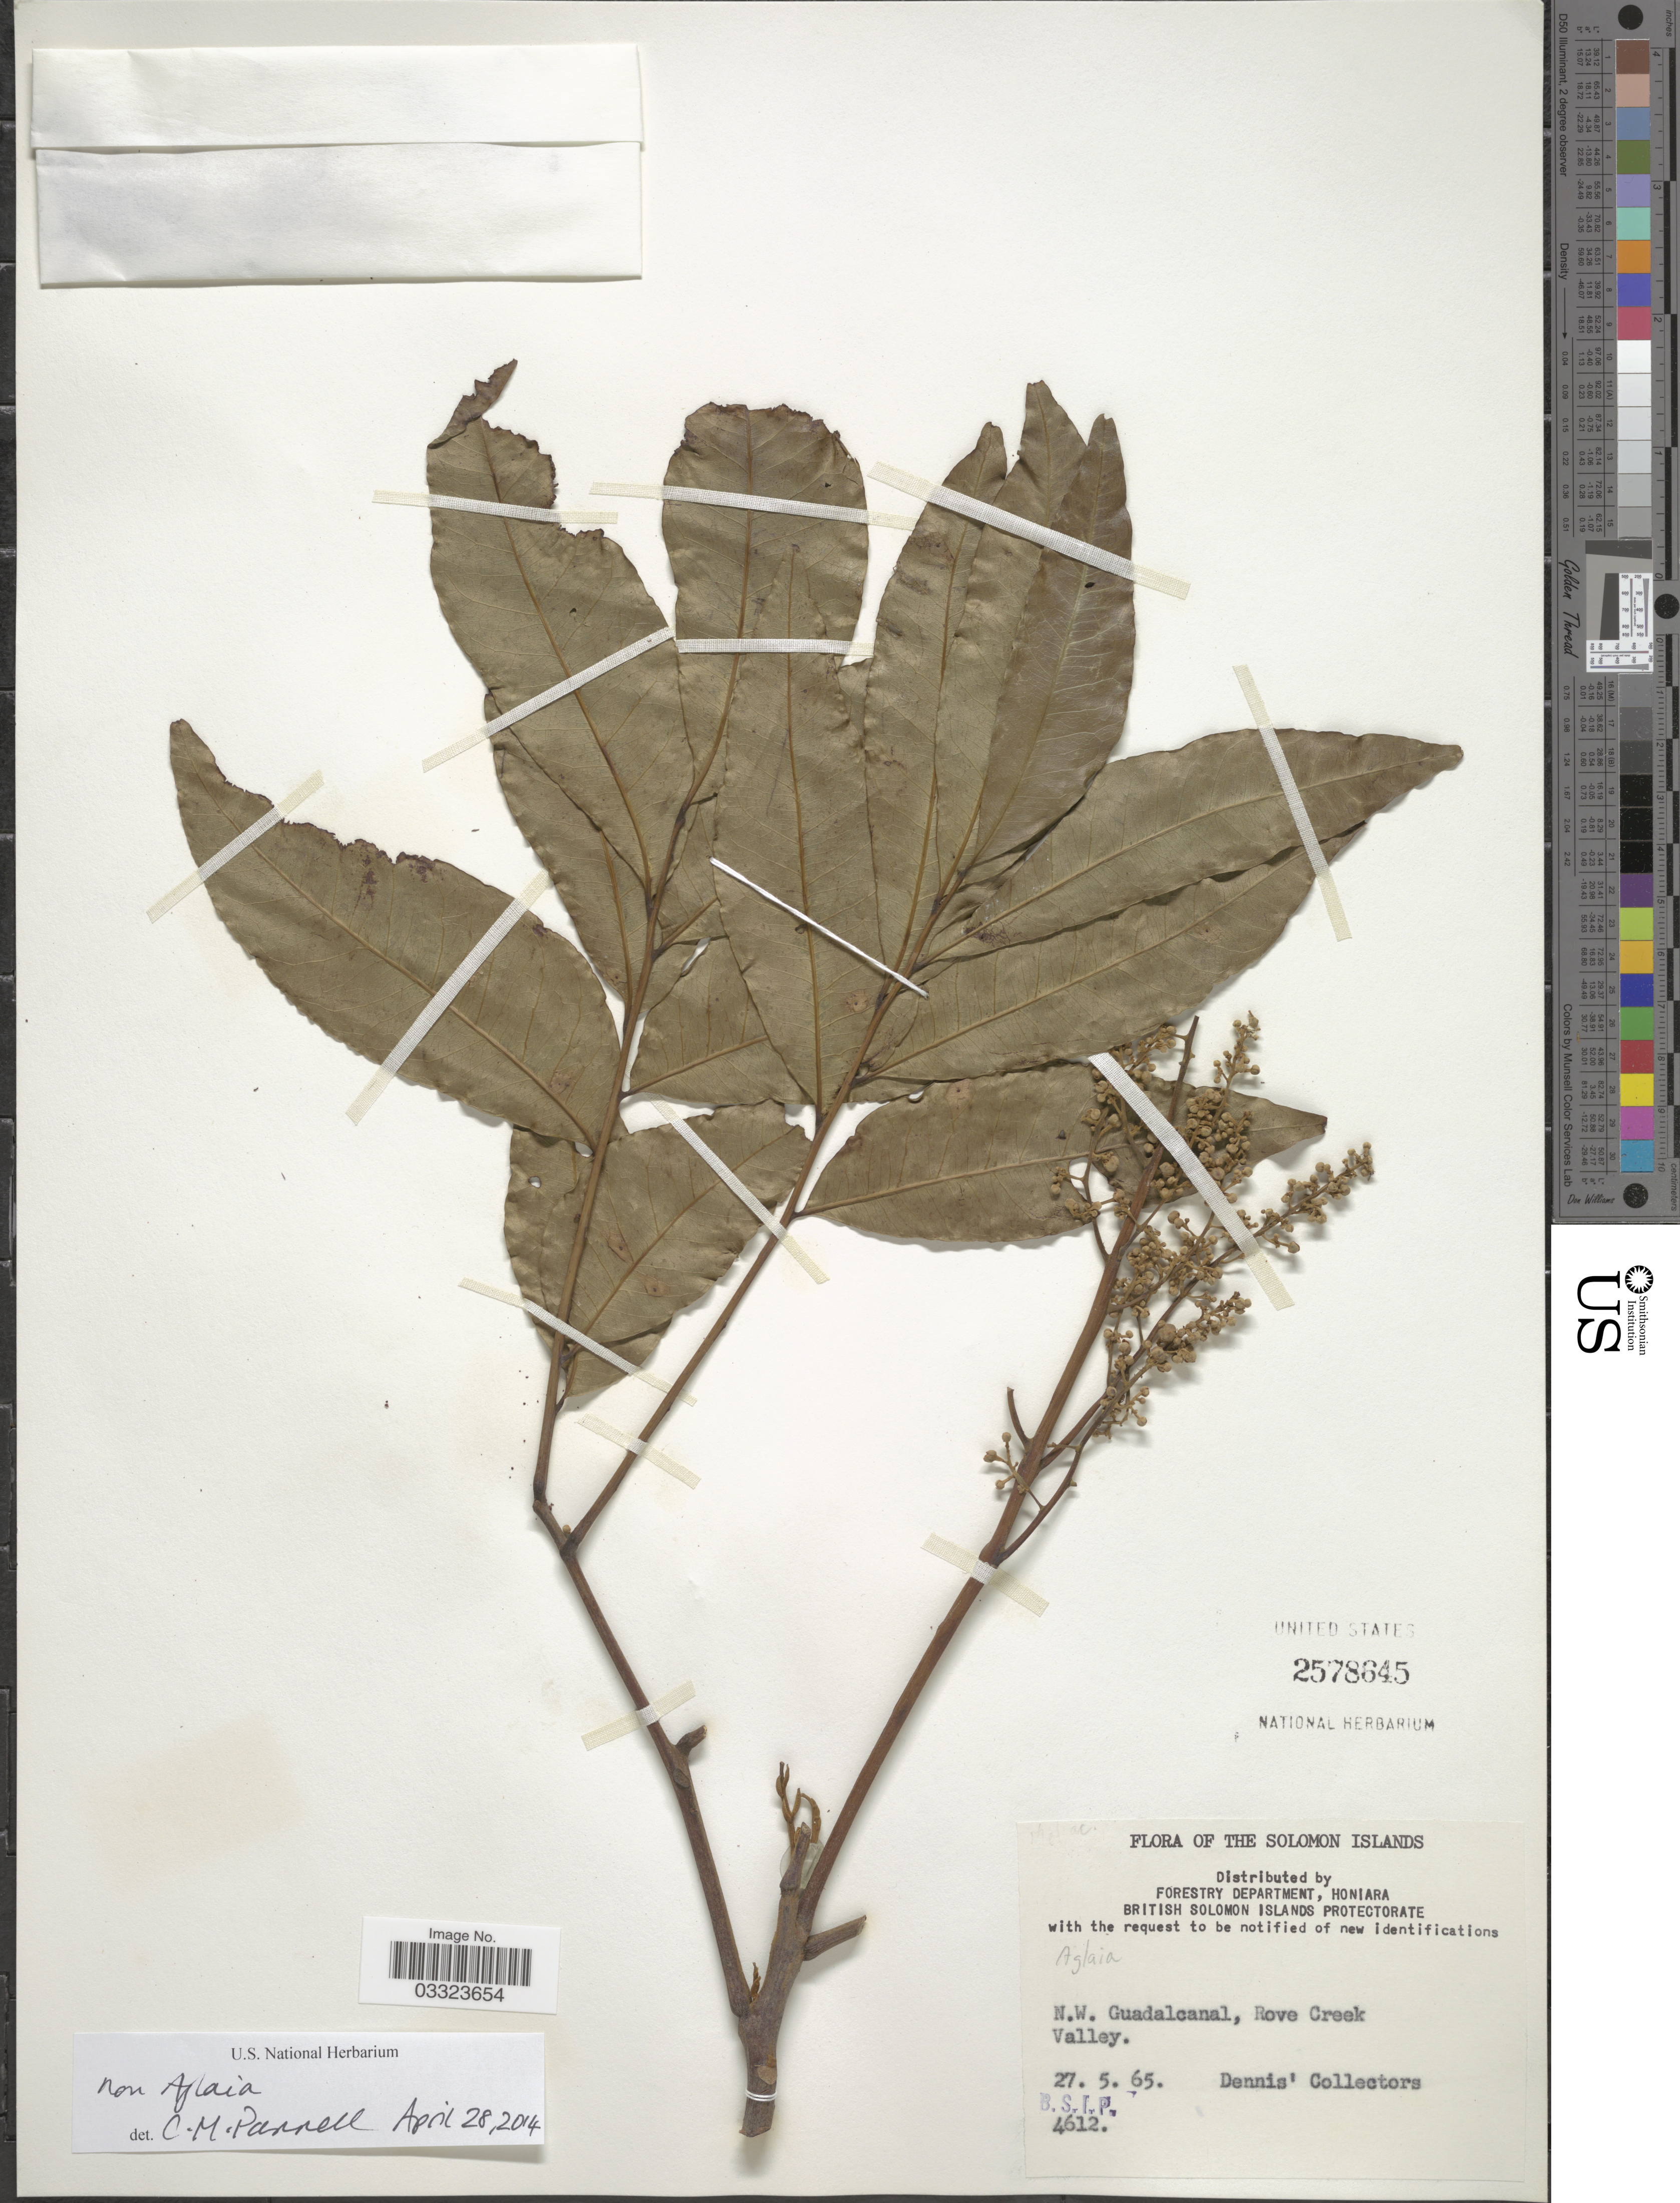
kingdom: Plantae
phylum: Tracheophyta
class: Magnoliopsida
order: Sapindales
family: Meliaceae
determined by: Pannell, C. M.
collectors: Dennis' Collectors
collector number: B.S.I.P. 4612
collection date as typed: Transcribed d/m/y: 27/5/65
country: Solomon Islands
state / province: Solomon Islands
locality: N.W. Guadalcanal, Rove Creek Valley.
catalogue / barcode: US 2578645